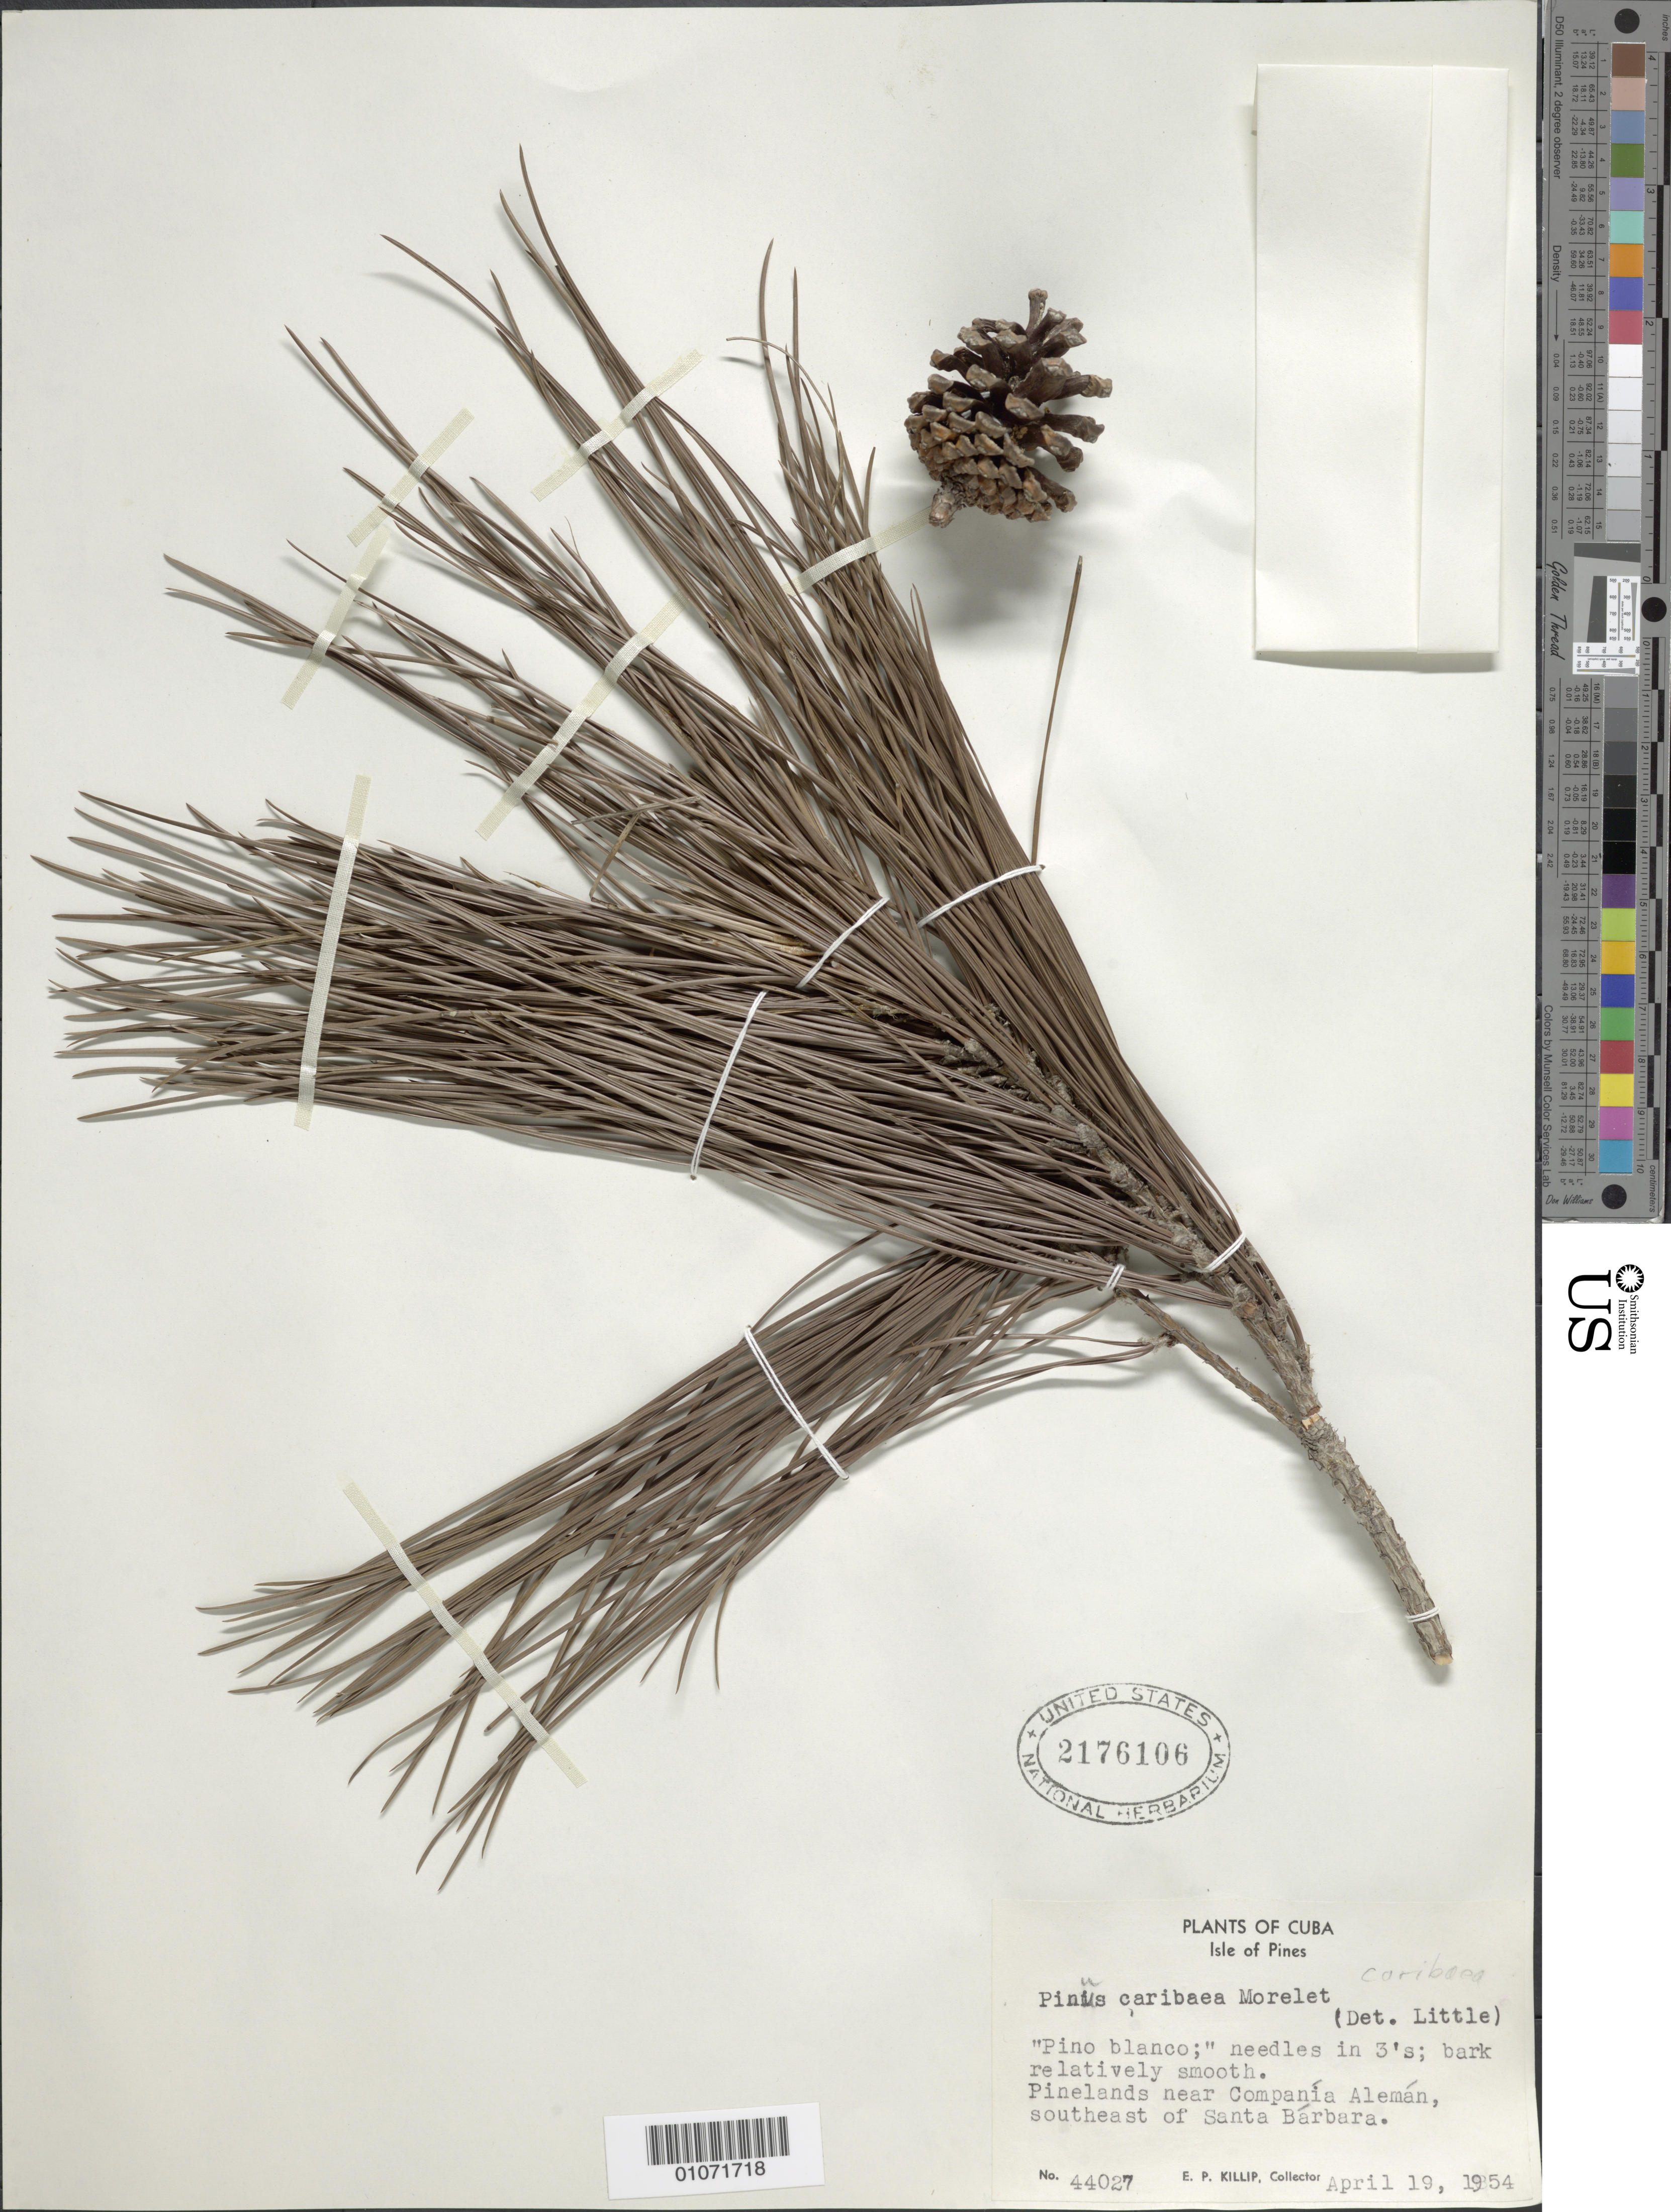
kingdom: Plantae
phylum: Tracheophyta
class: Pinopsida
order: Pinales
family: Pinaceae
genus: Pinus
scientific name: Pinus caribaea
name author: Morelet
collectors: E. P. Killip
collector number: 44027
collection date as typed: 19 Apr 1954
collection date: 1954-04-19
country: Cuba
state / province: Isla de La Juventud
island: Isla de la Juventud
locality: Isle of Pines Pinelands near Compania Aleman, SE of Santa Barbara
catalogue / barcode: US 2176106